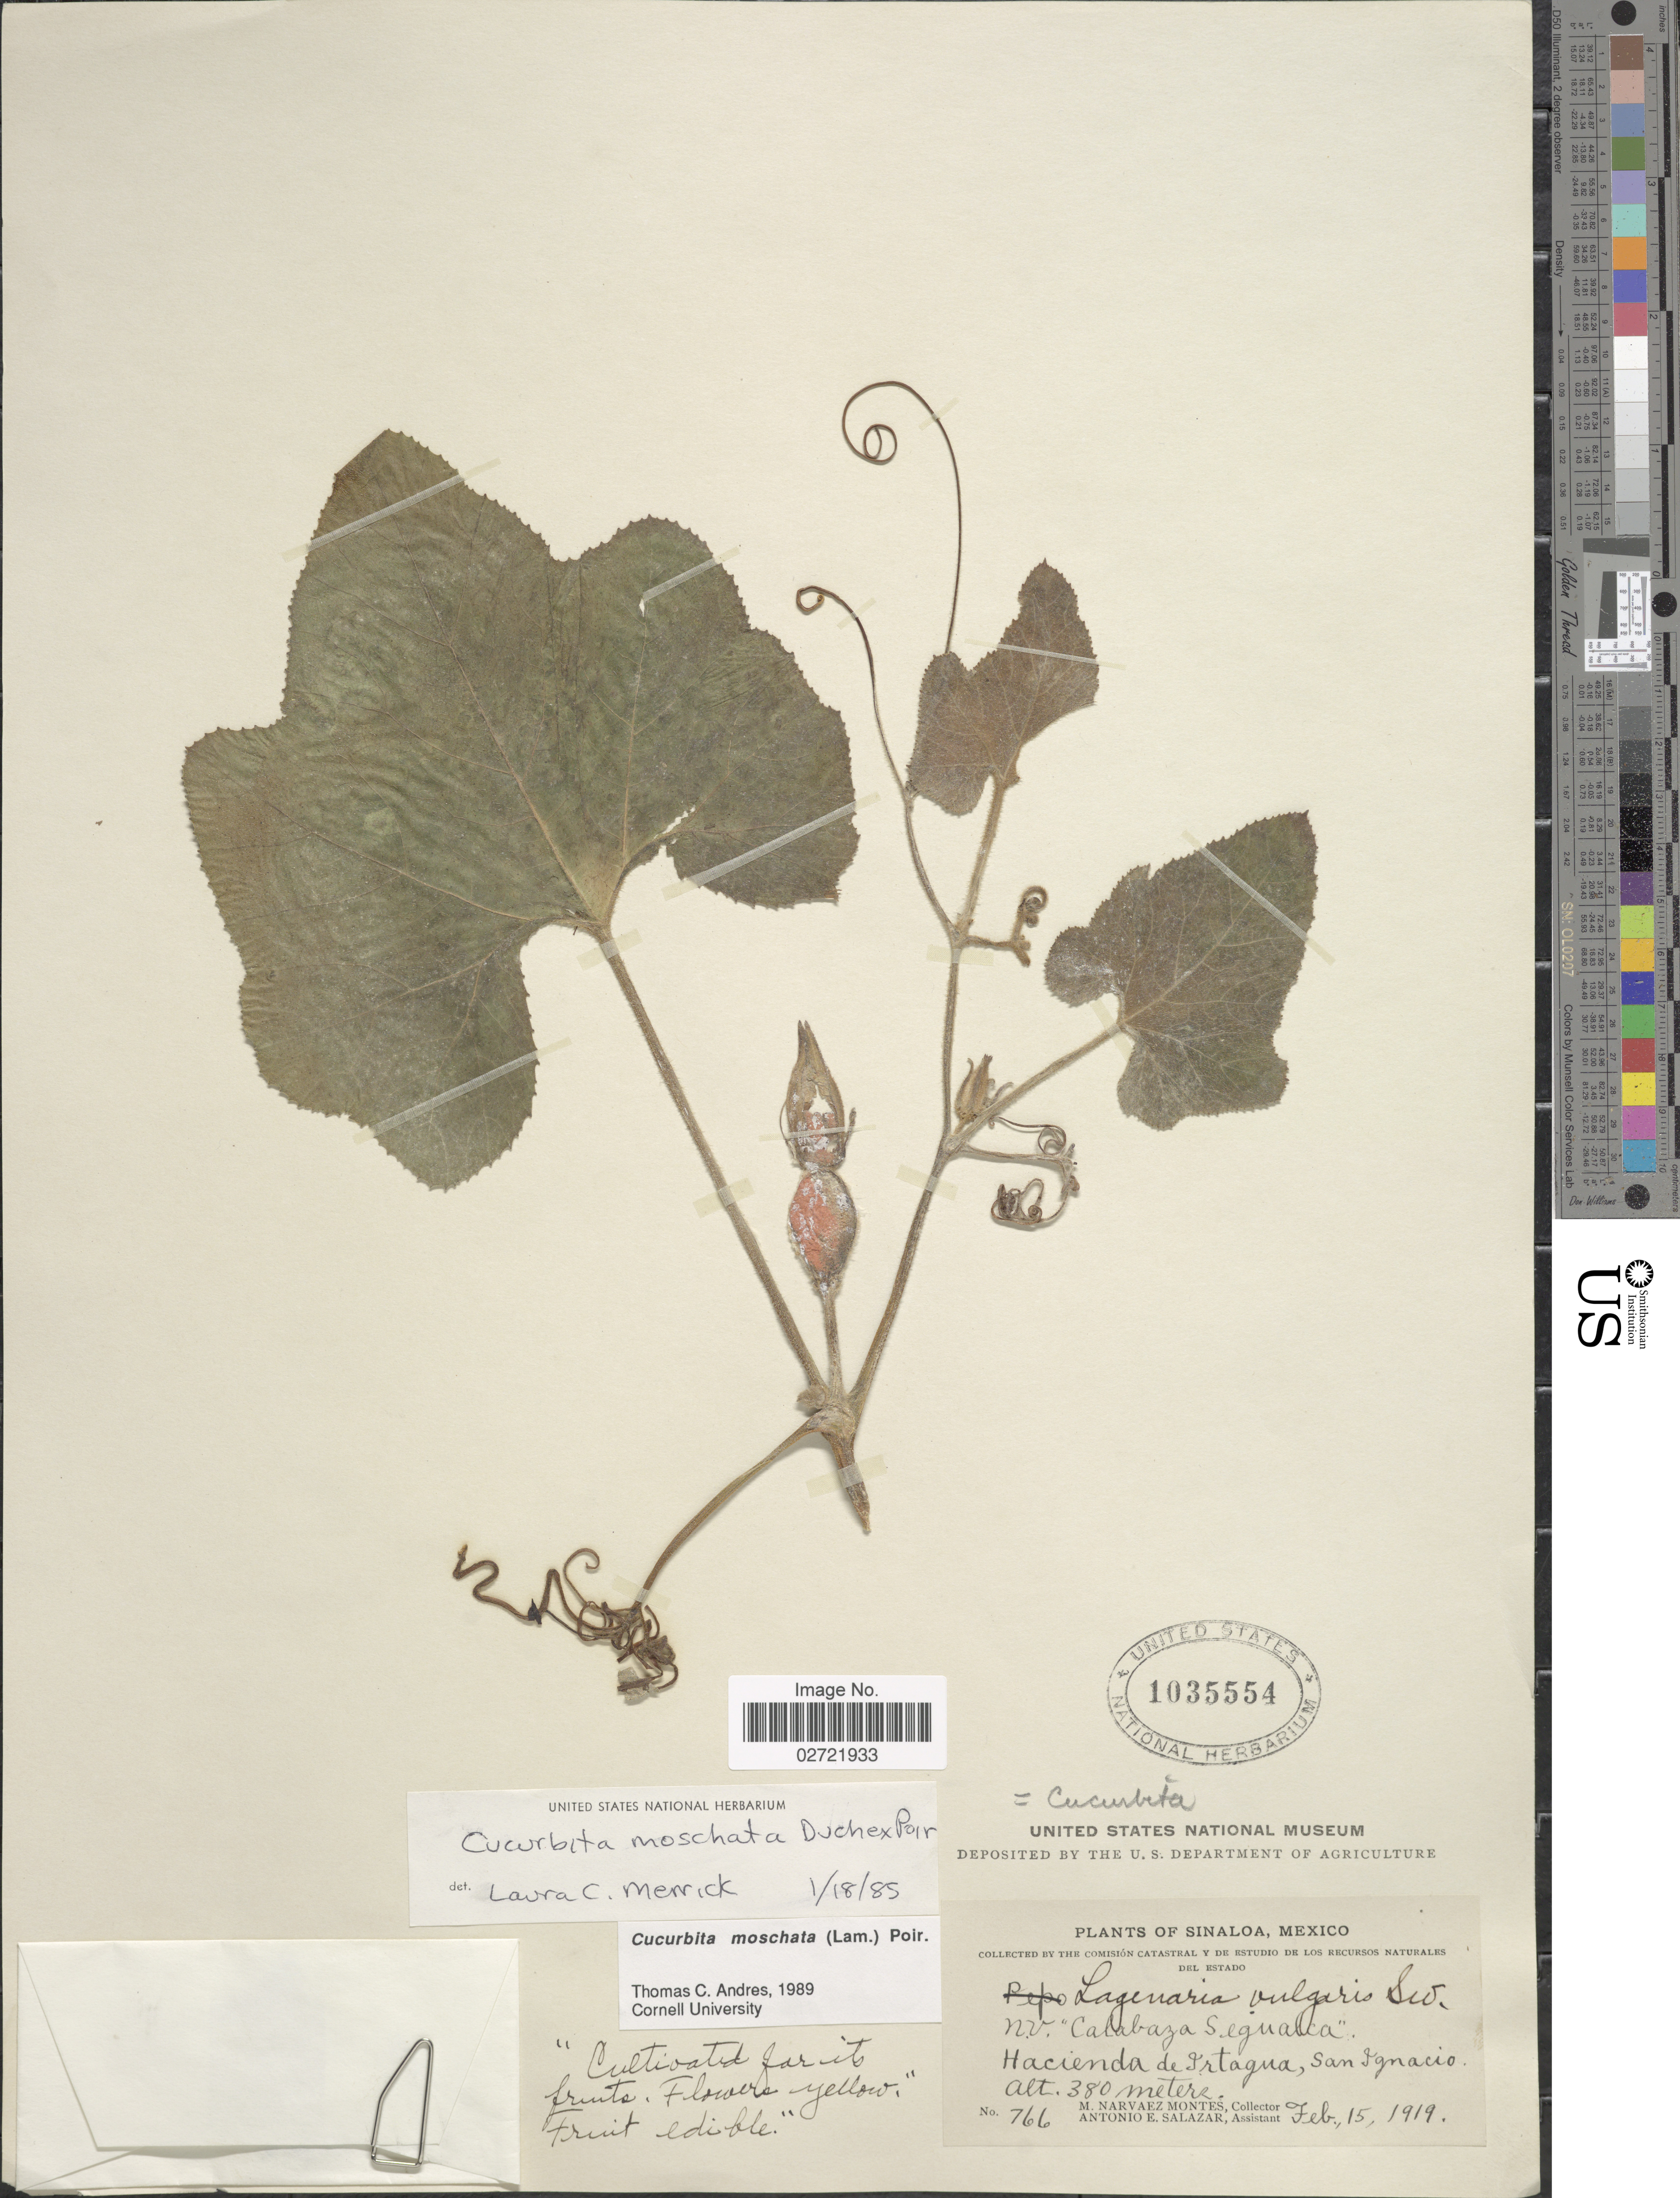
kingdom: Plantae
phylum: Tracheophyta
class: Magnoliopsida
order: Cucurbitales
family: Cucurbitaceae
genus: Cucurbita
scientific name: Cucurbita moschata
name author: (Duch.) Poir.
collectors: M. Navarez Montes & A. E. Salazar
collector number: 766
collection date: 1919-02-15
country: Mexico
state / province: Sinaloa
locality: Hacienda de Irtagua, San Ignacio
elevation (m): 380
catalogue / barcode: US 1035554